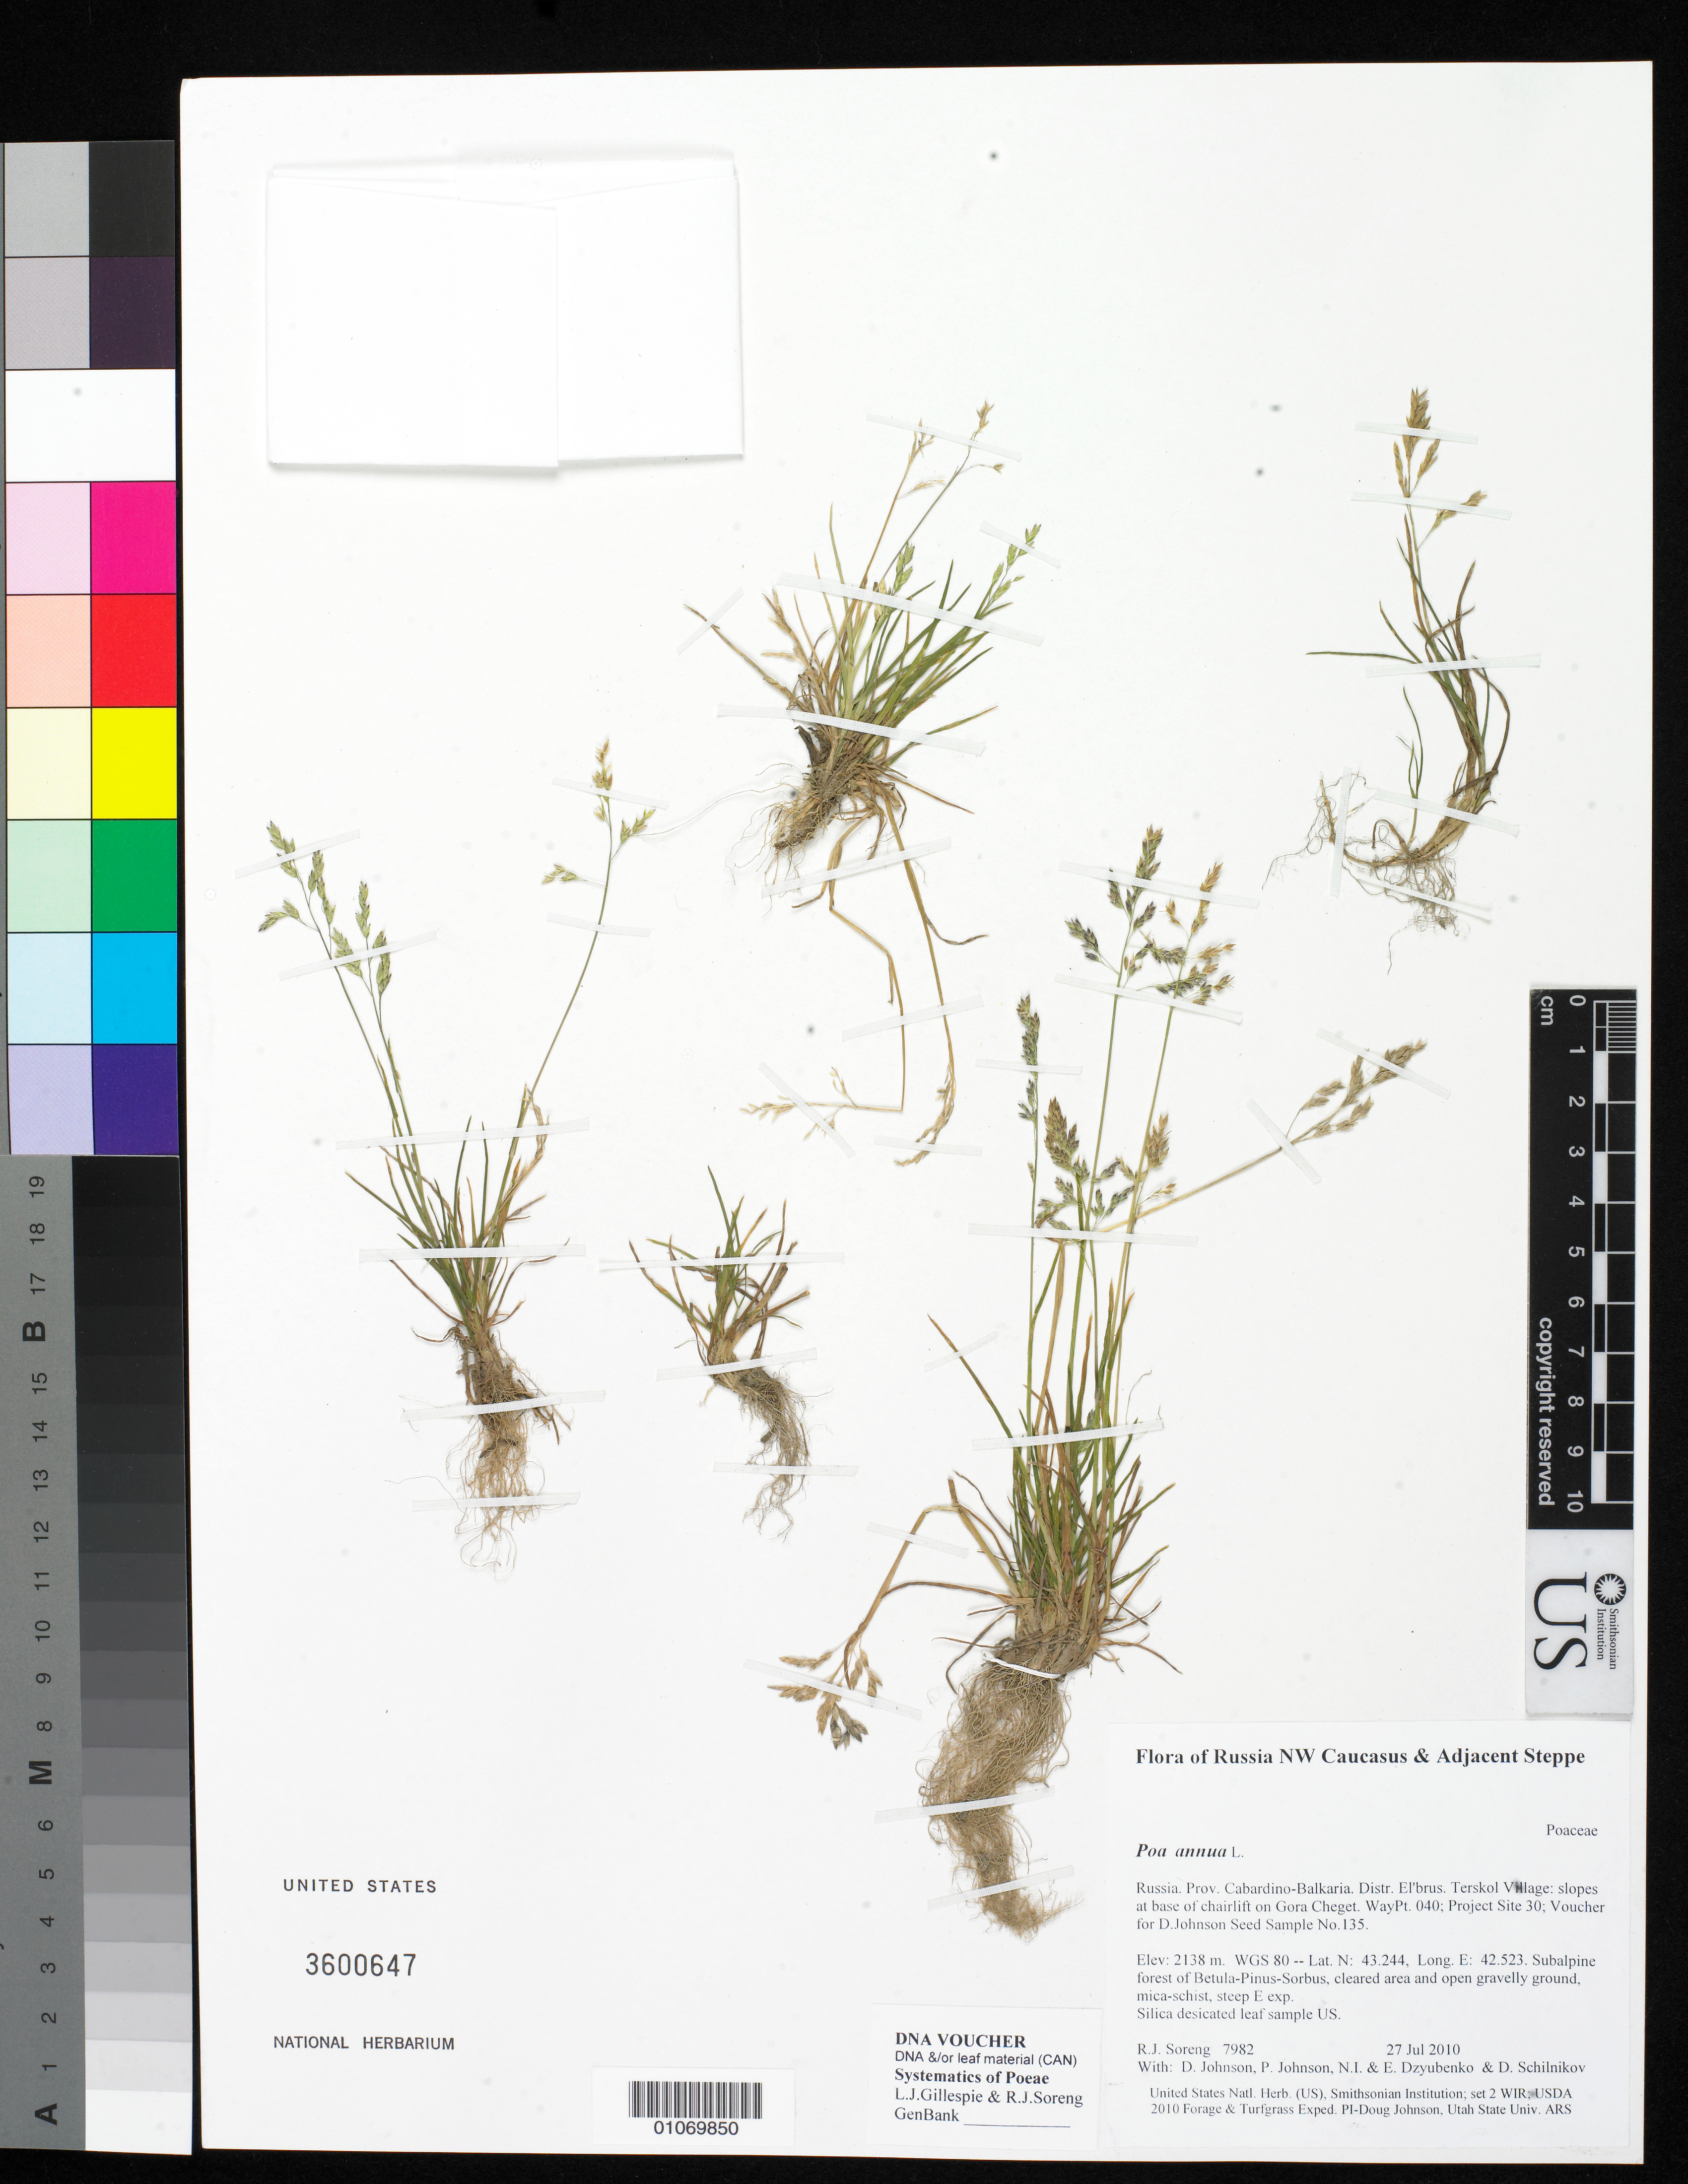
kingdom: Plantae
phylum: Tracheophyta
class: Liliopsida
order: Poales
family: Poaceae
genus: Poa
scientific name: Poa annua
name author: L.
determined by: Soreng, Robert J., Research Associate (BOT), Smithsonian Institution - National Museum of Natural History (UNITED STATES)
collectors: R. J. Soreng, D. Johnson, P. Johnson, N. Dzyubenko, E. Dzyubenko & D. Schilnikov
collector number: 7982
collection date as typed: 27 Jul 2010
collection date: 2010-07-27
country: Russian Federation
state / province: Kabardino-Balkar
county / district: El'brus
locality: Terskol Village: slopes at base of chairlift on Gora Cheget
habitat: Subalpine forest of Betula-Pinus-Sorbus, cleared area and open gravelly ground, mica-schist, steep E exp.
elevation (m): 2138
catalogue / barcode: US 3600647